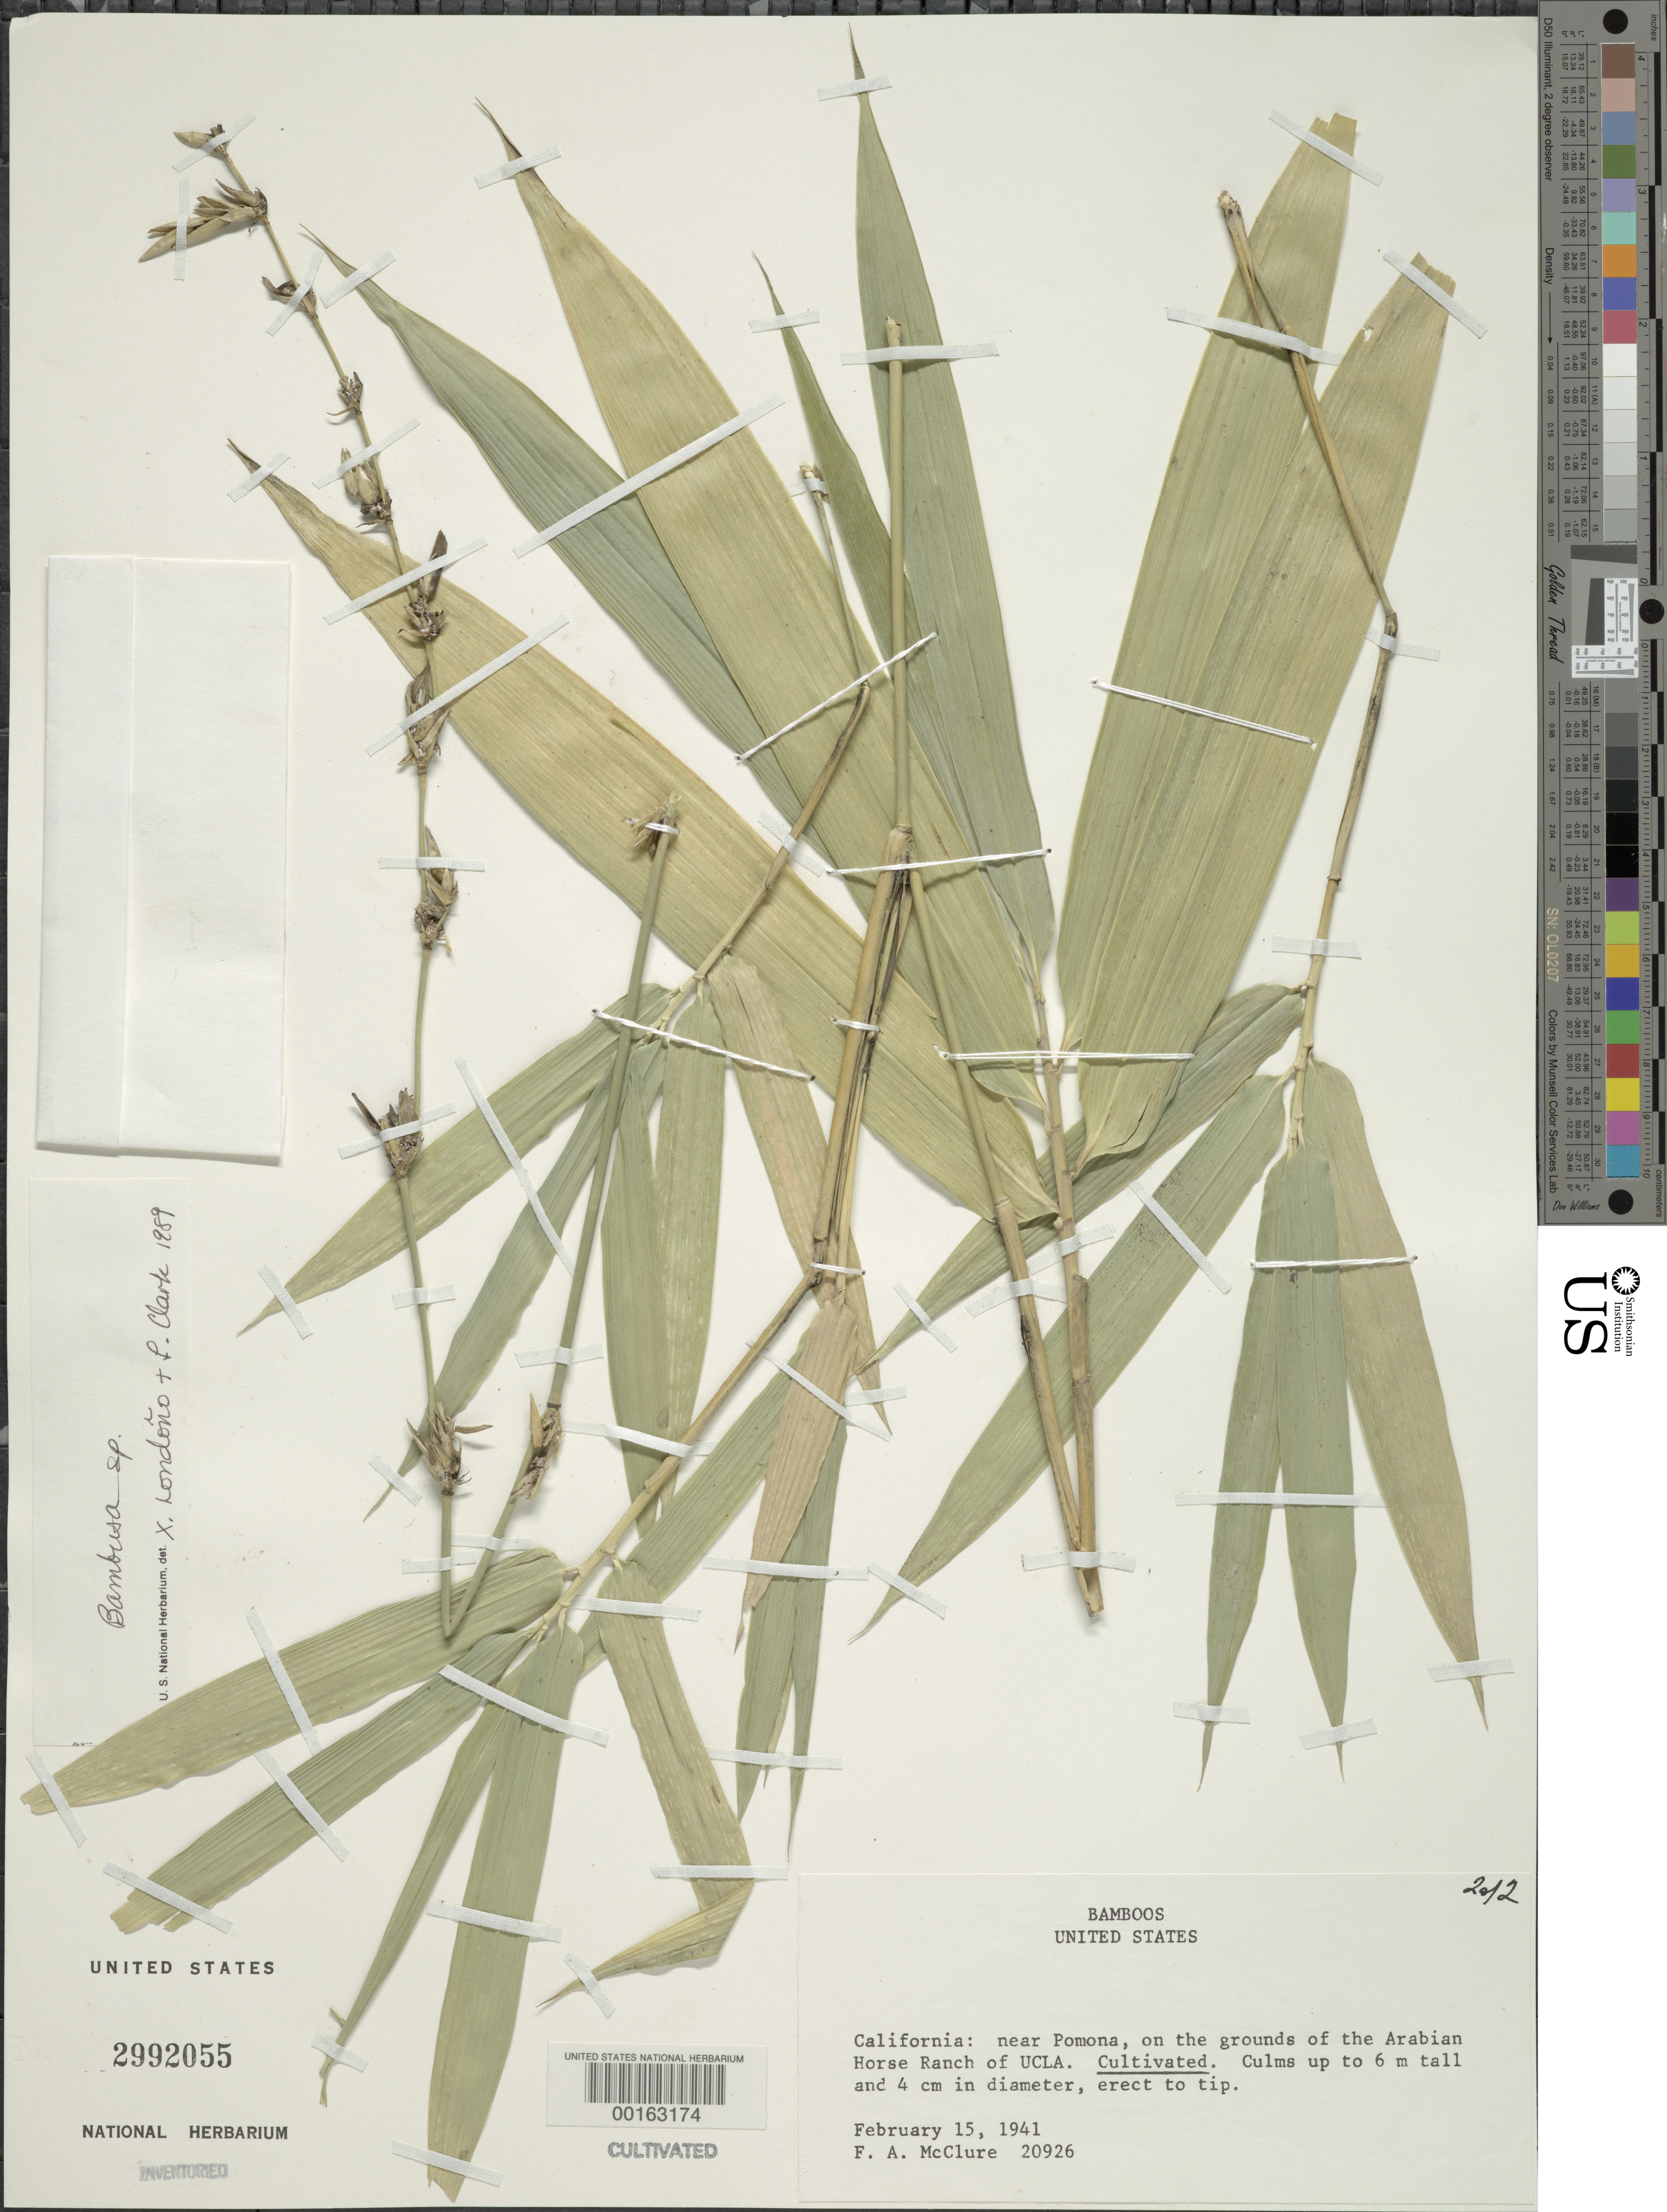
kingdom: Plantae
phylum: Tracheophyta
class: Liliopsida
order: Poales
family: Poaceae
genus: Bambusa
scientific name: Bambusa sp.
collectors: F. A. McClure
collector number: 20926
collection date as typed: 15 Feb 1941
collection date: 1941-02-15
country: United States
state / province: California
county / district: Los Angeles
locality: Ponoma, ucla arabian horse ranch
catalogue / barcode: US 2992055-2